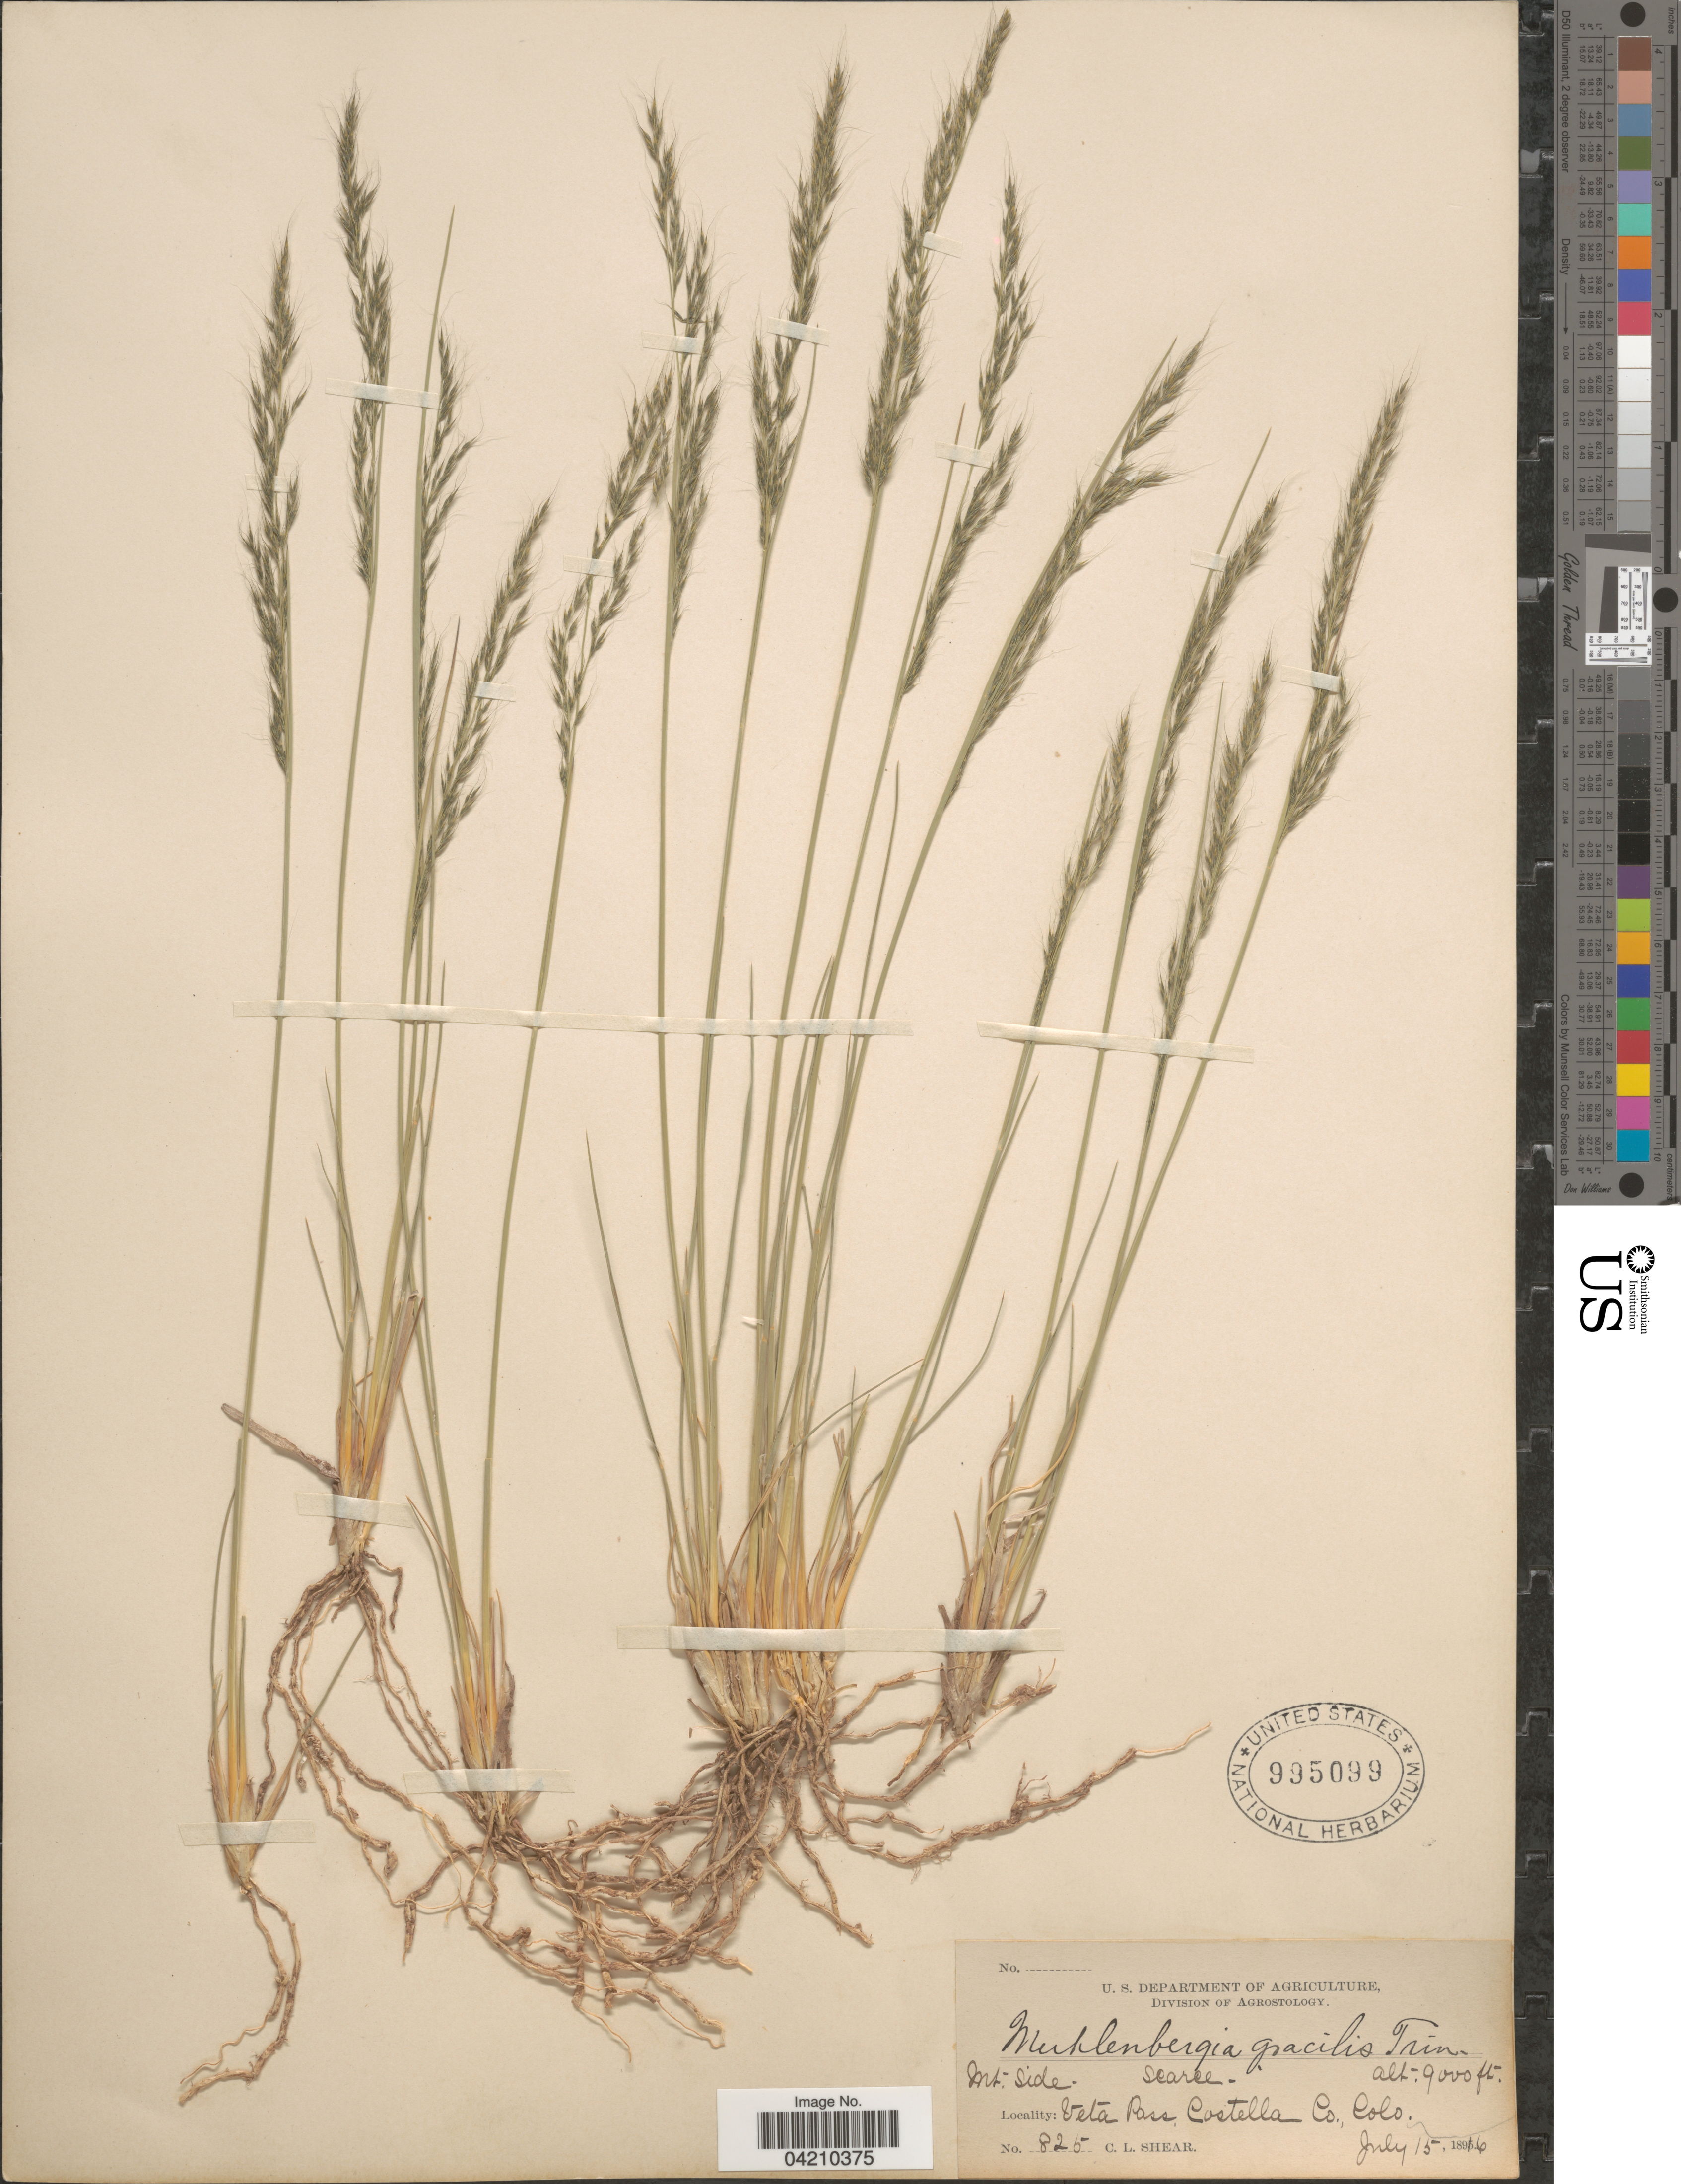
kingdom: Plantae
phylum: Tracheophyta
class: Liliopsida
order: Poales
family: Poaceae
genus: Muhlenbergia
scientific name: Muhlenbergia montana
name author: (Nutt.) Hitchc.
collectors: C. L. Shear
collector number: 825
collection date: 1896-07-15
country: United States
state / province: Colorado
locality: Mt. Side. Veta Pass, Costella Co.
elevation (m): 2743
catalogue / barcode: US 995099